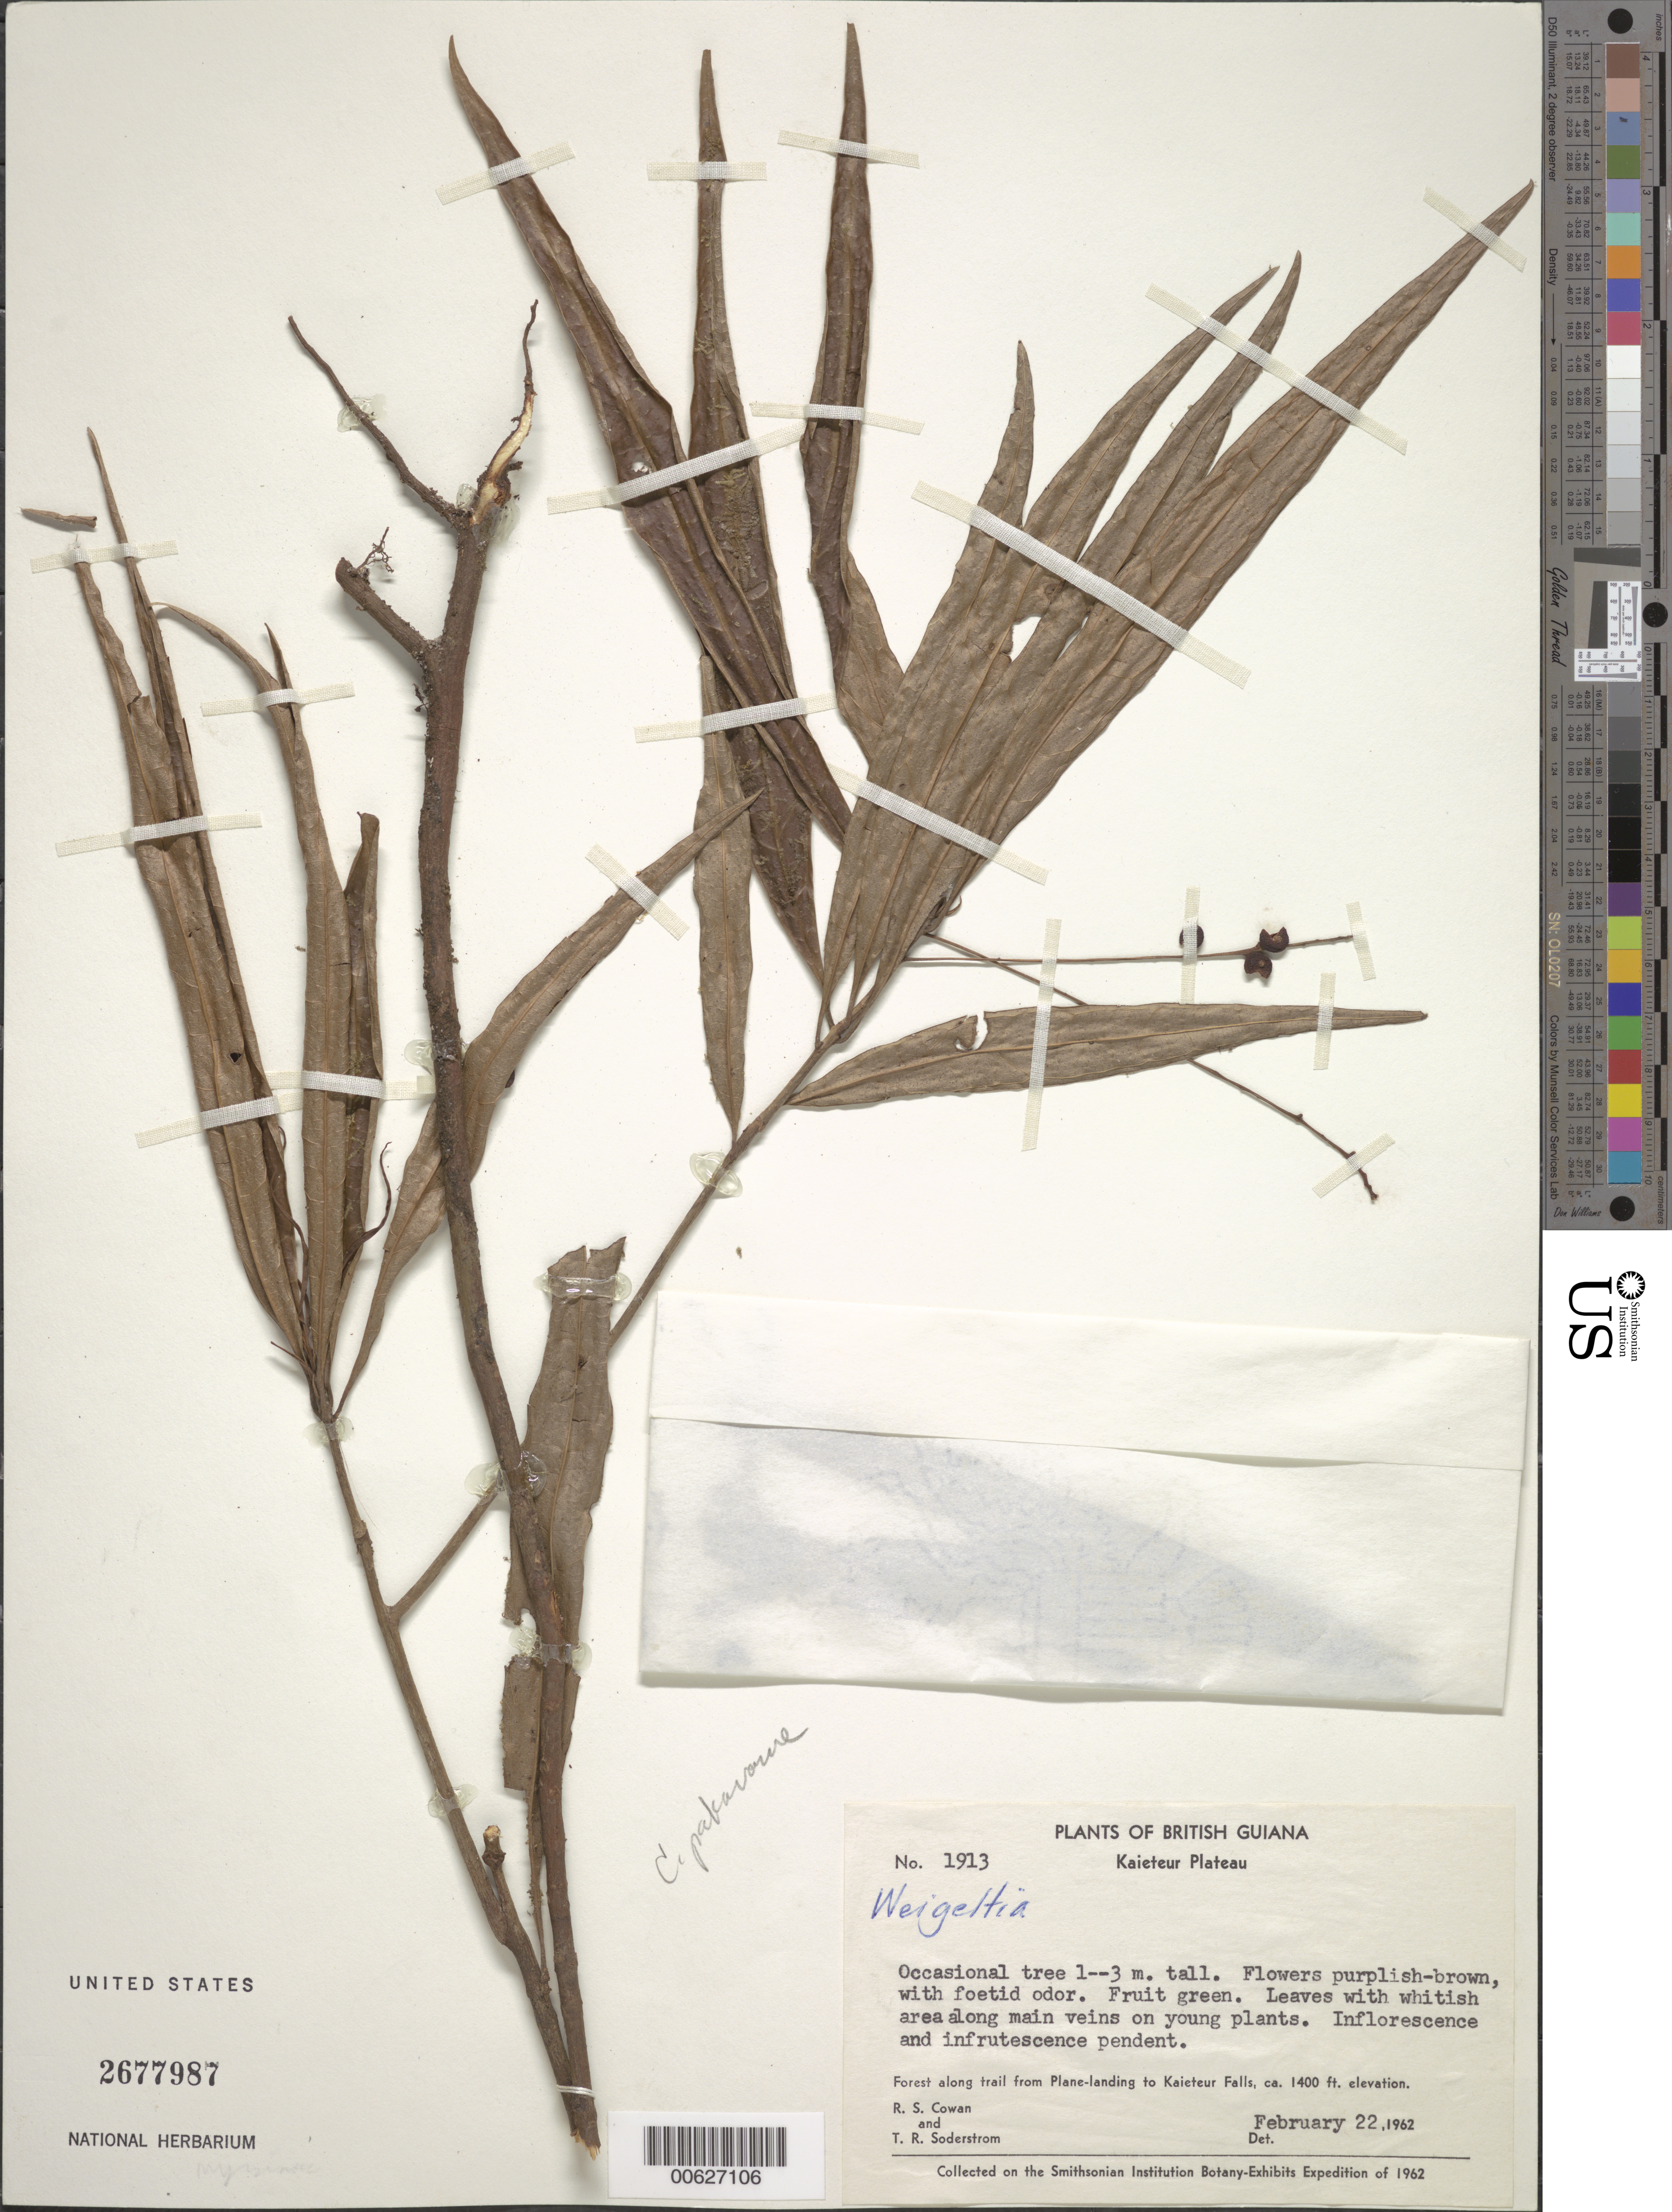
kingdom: Plantae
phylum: Tracheophyta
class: Magnoliopsida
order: Ericales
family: Primulaceae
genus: Cybianthus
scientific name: Cybianthus pakaraimae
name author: Pipoly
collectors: R. S. Cowan & T. R. Soderstrom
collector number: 1913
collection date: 1962-02-22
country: Guyana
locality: British Guiana, Forest along trail from Plane-landing to Kaieteur Falls, Kaieteur Plateau.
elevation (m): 427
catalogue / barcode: US 2677987